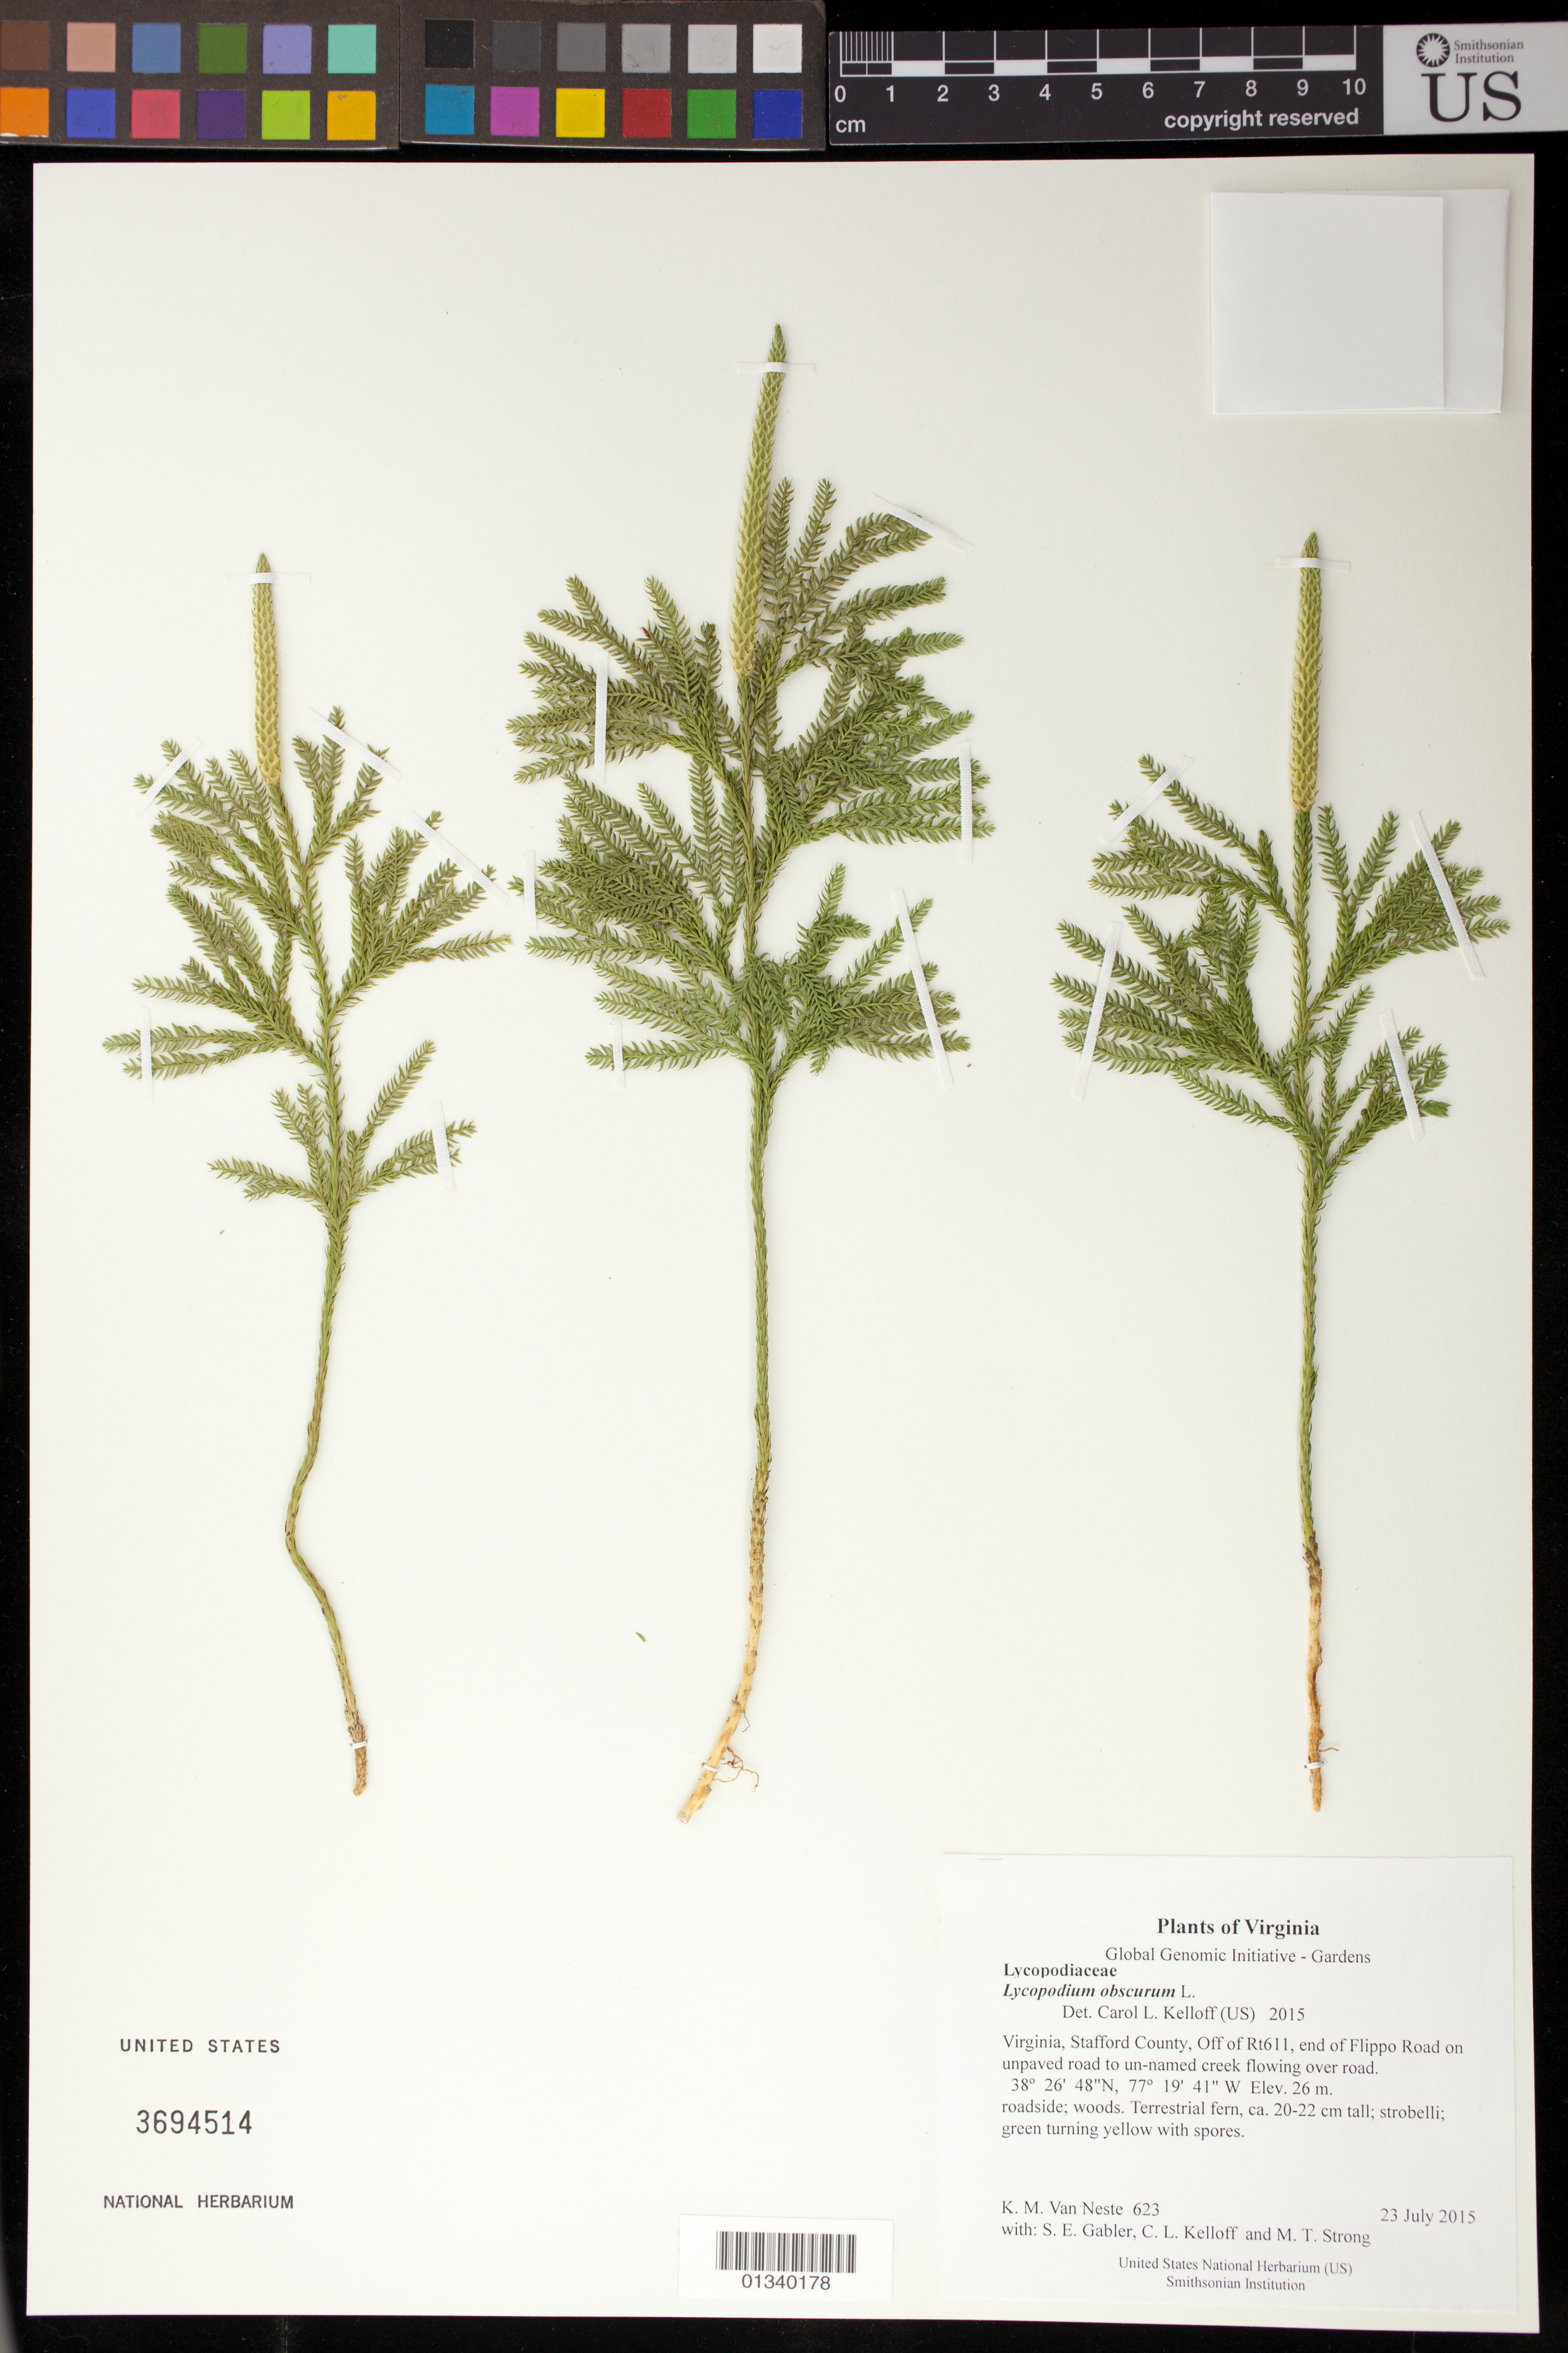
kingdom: Plantae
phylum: Tracheophyta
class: Lycopodiopsida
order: Lycopodiales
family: Lycopodiaceae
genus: Dendrolycopodium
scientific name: Dendrolycopodium obscurum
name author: (L.) A. Haines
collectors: K. M. Van Neste, S. E. Gabler, C. L. Kelloff & M. T. Strong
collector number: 623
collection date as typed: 23 July 2015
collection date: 2015-07-23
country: United States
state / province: Virginia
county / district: Stafford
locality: Off of Rt611, end of Flippo Road on unpaved road to un-named creek flowing over road.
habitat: roadside; woods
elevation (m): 26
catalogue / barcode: US 3694514